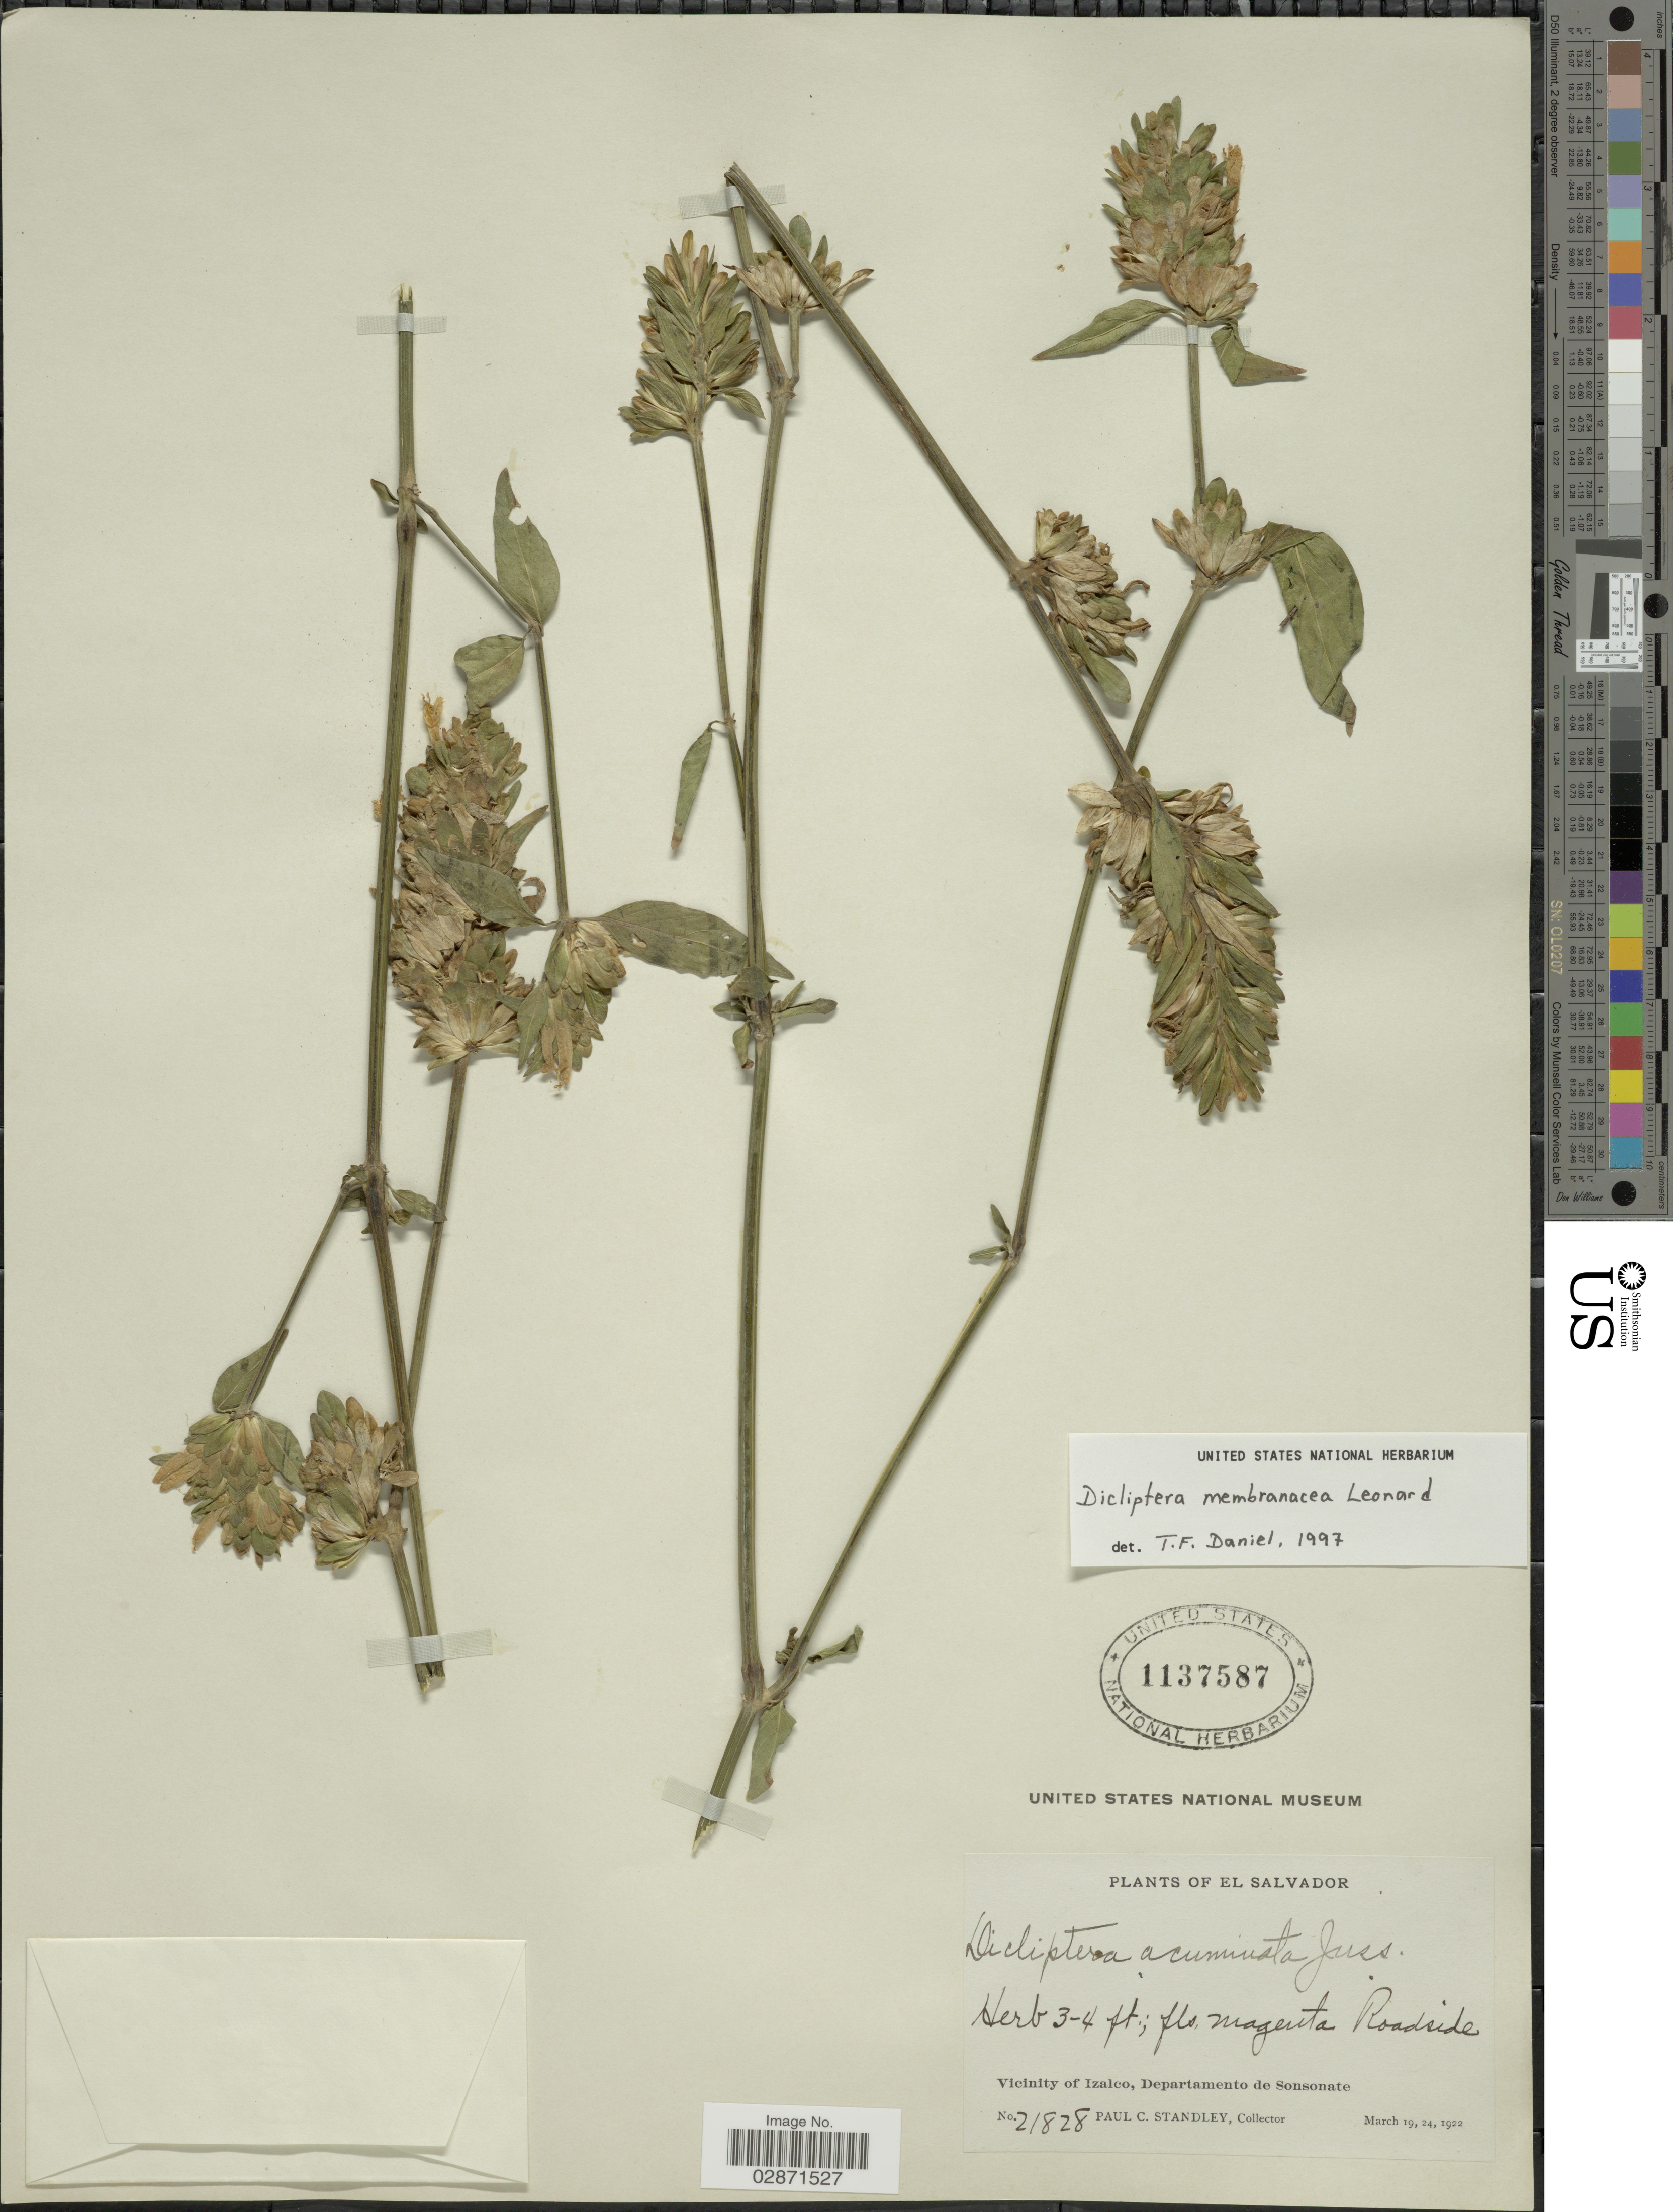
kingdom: Plantae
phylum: Tracheophyta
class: Magnoliopsida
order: Lamiales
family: Acanthaceae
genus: Dicliptera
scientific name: Dicliptera membranacea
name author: Leonard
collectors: P. C. Standley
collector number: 21828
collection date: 1922-03-19/1922-03-24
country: El Salvador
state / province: Sonsonate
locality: Vicinity of Izalco, Departamento de Sonsonate.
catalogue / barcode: US 1137587